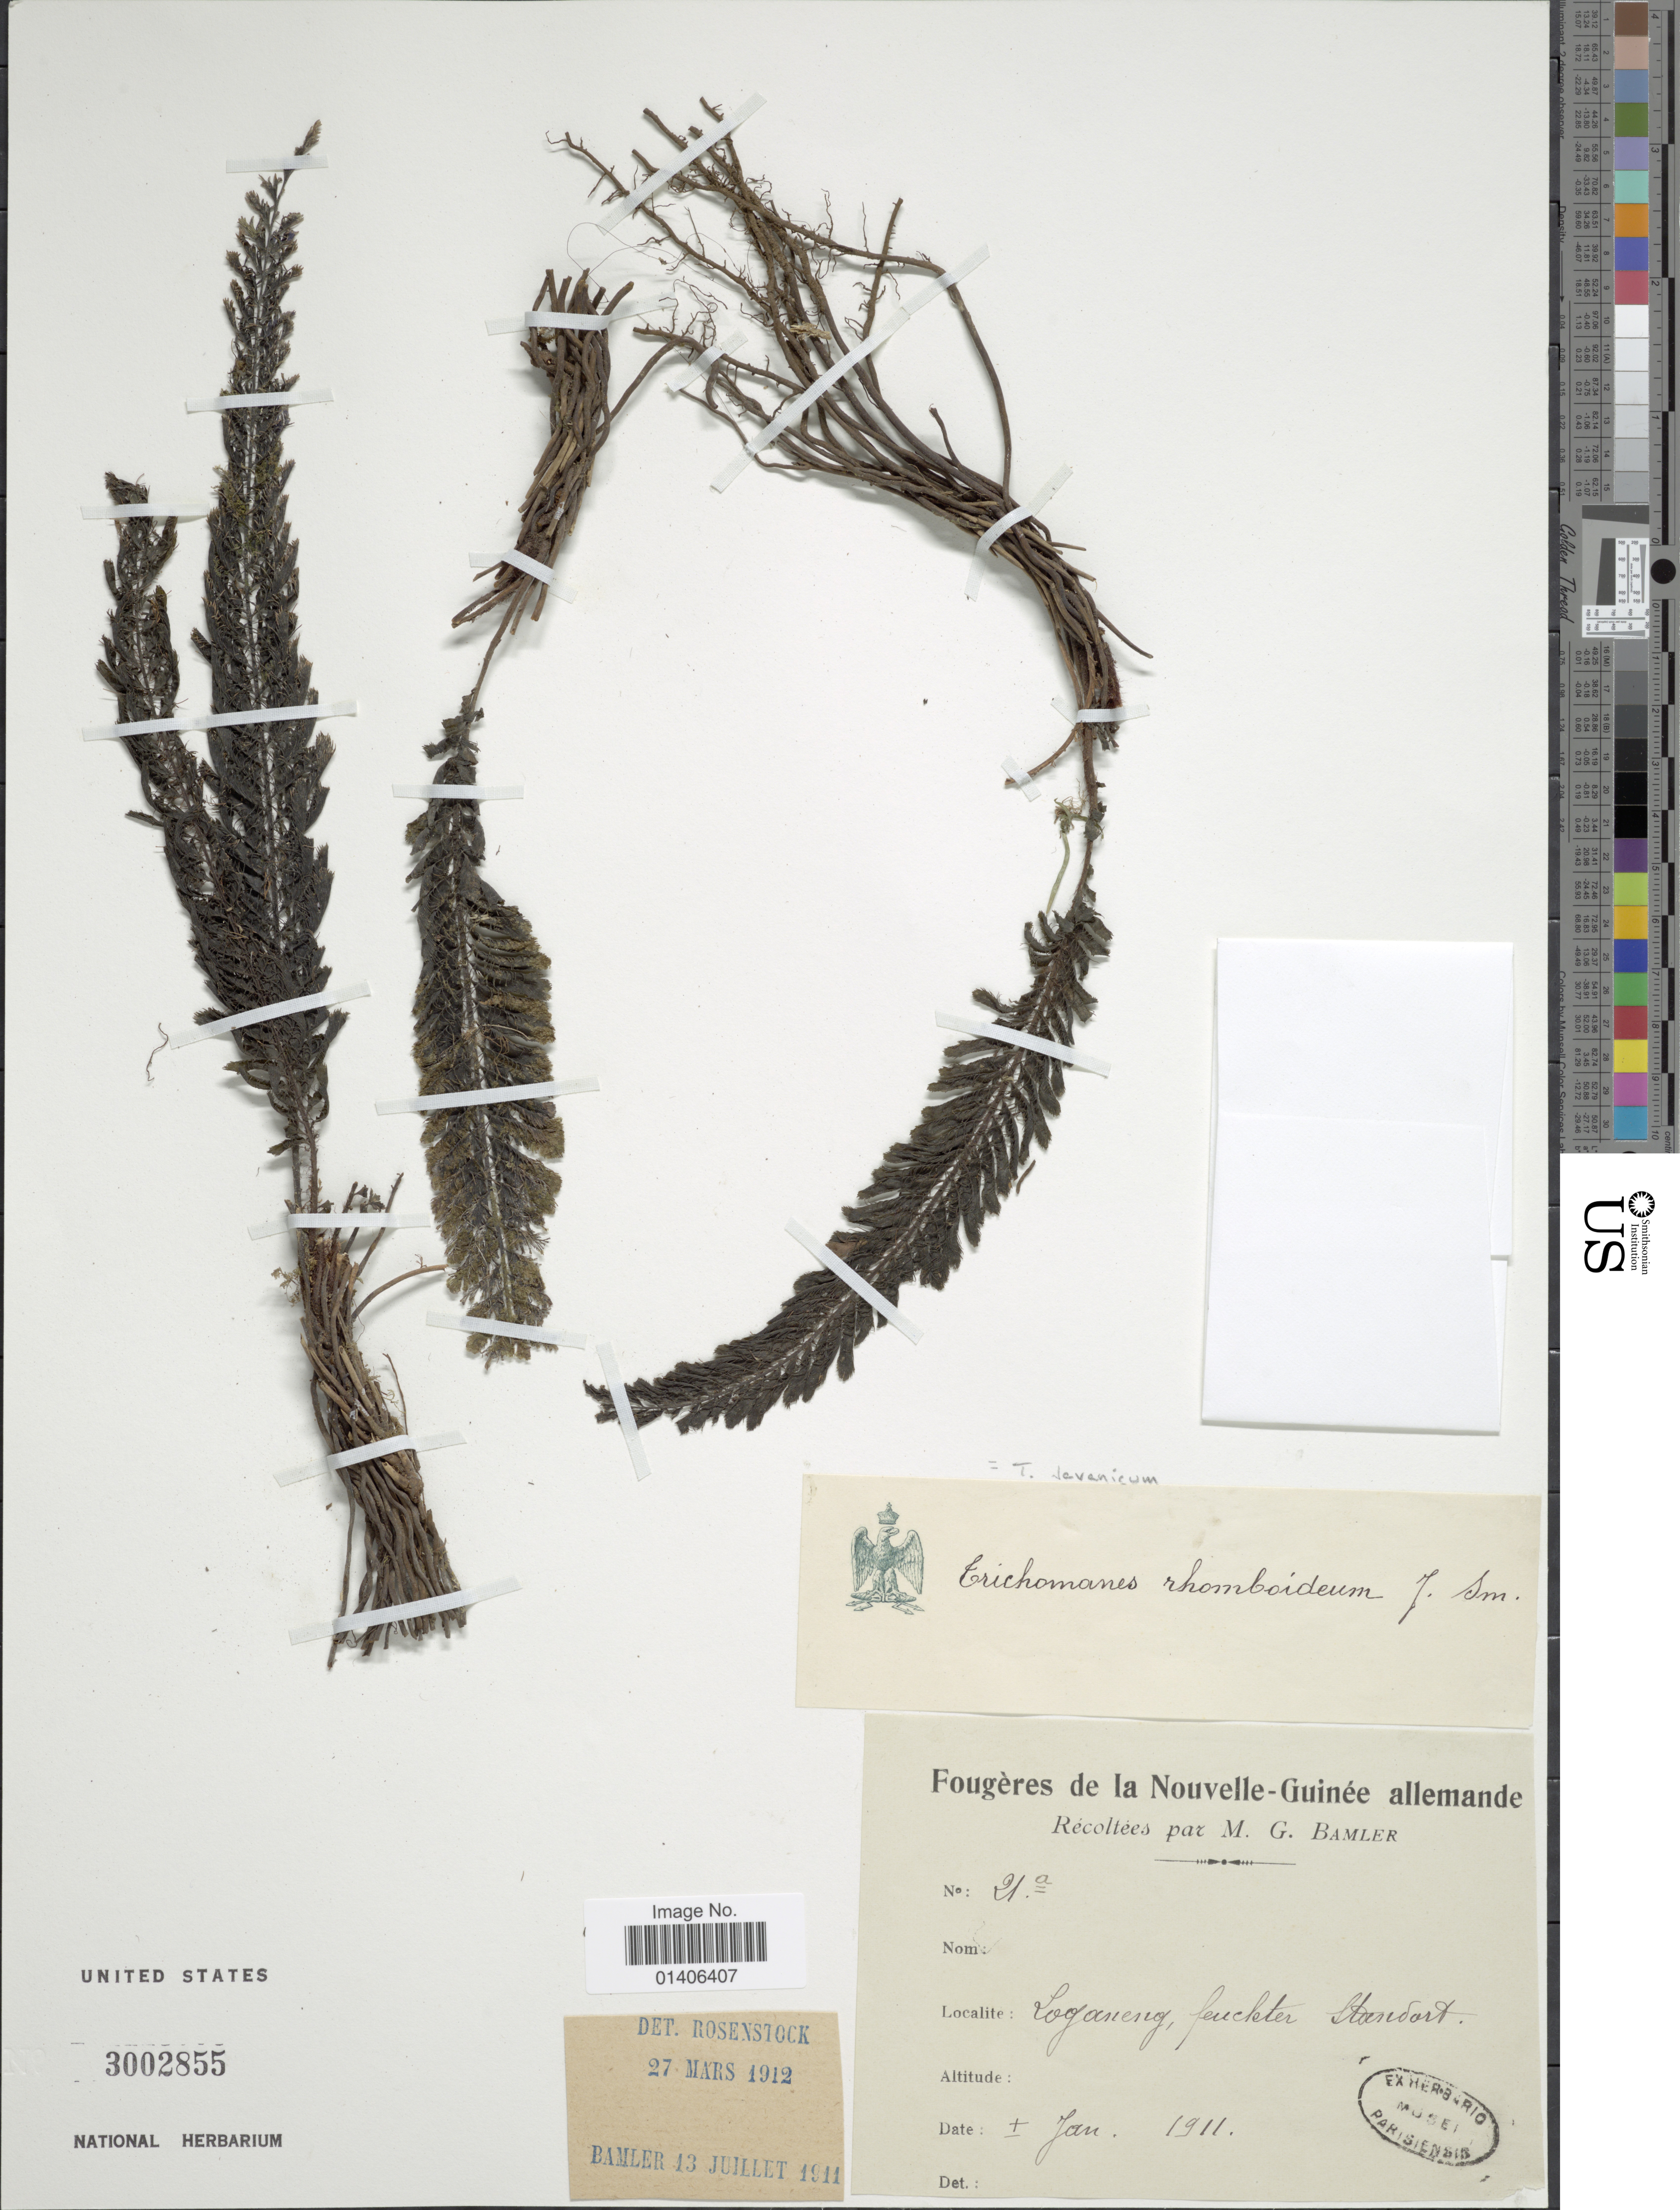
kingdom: Plantae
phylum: Tracheophyta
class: Polypodiopsida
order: Hymenophyllales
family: Hymenophyllaceae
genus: Cephalomanes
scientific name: Cephalomanes javanicum var. javanicum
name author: C. Presl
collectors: M. Bamler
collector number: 21a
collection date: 1911-01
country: Papua New Guinea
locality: Loganeng, feuchter Standort [interpreted]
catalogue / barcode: US 3002855